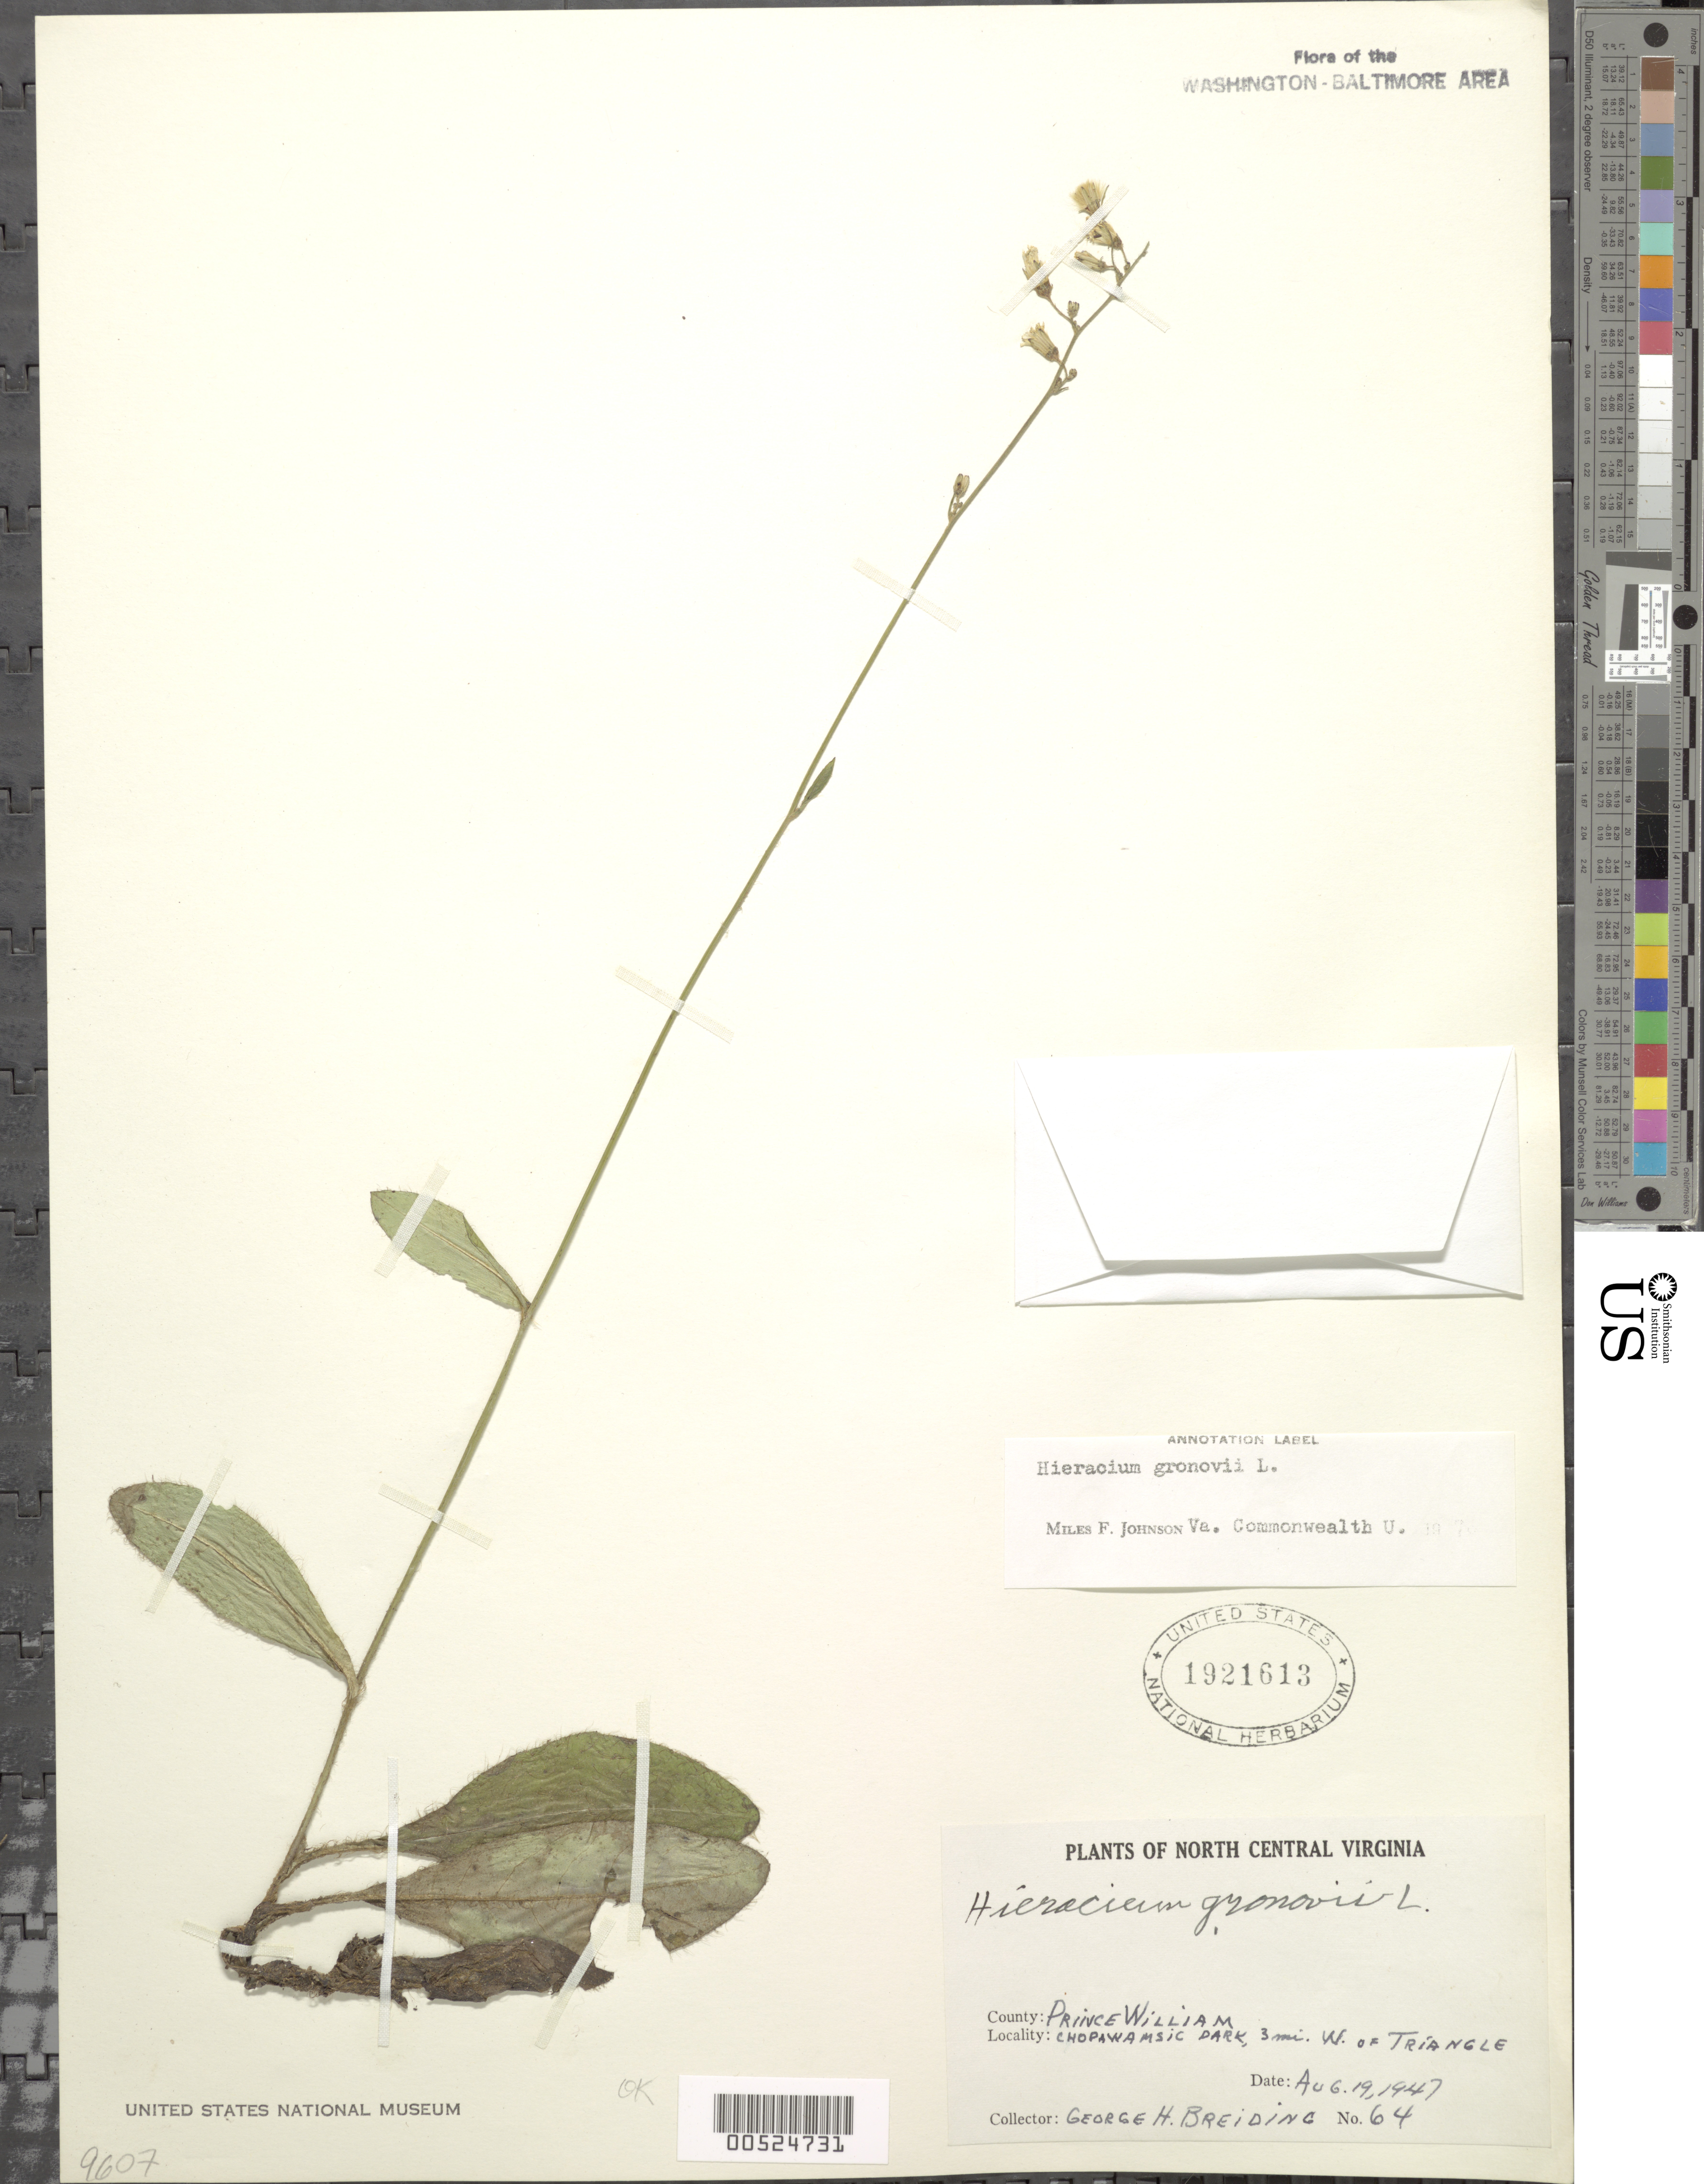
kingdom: Plantae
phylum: Tracheophyta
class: Magnoliopsida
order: Asterales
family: Asteraceae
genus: Hieracium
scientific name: Hieracium gronovii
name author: L.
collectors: G. Breiding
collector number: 64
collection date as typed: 19 Aug 1947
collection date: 1947-08-19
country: United States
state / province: Virginia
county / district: Prince William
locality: Chopawamsic Park, 3 mi. W of Triangle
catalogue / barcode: US 1921613